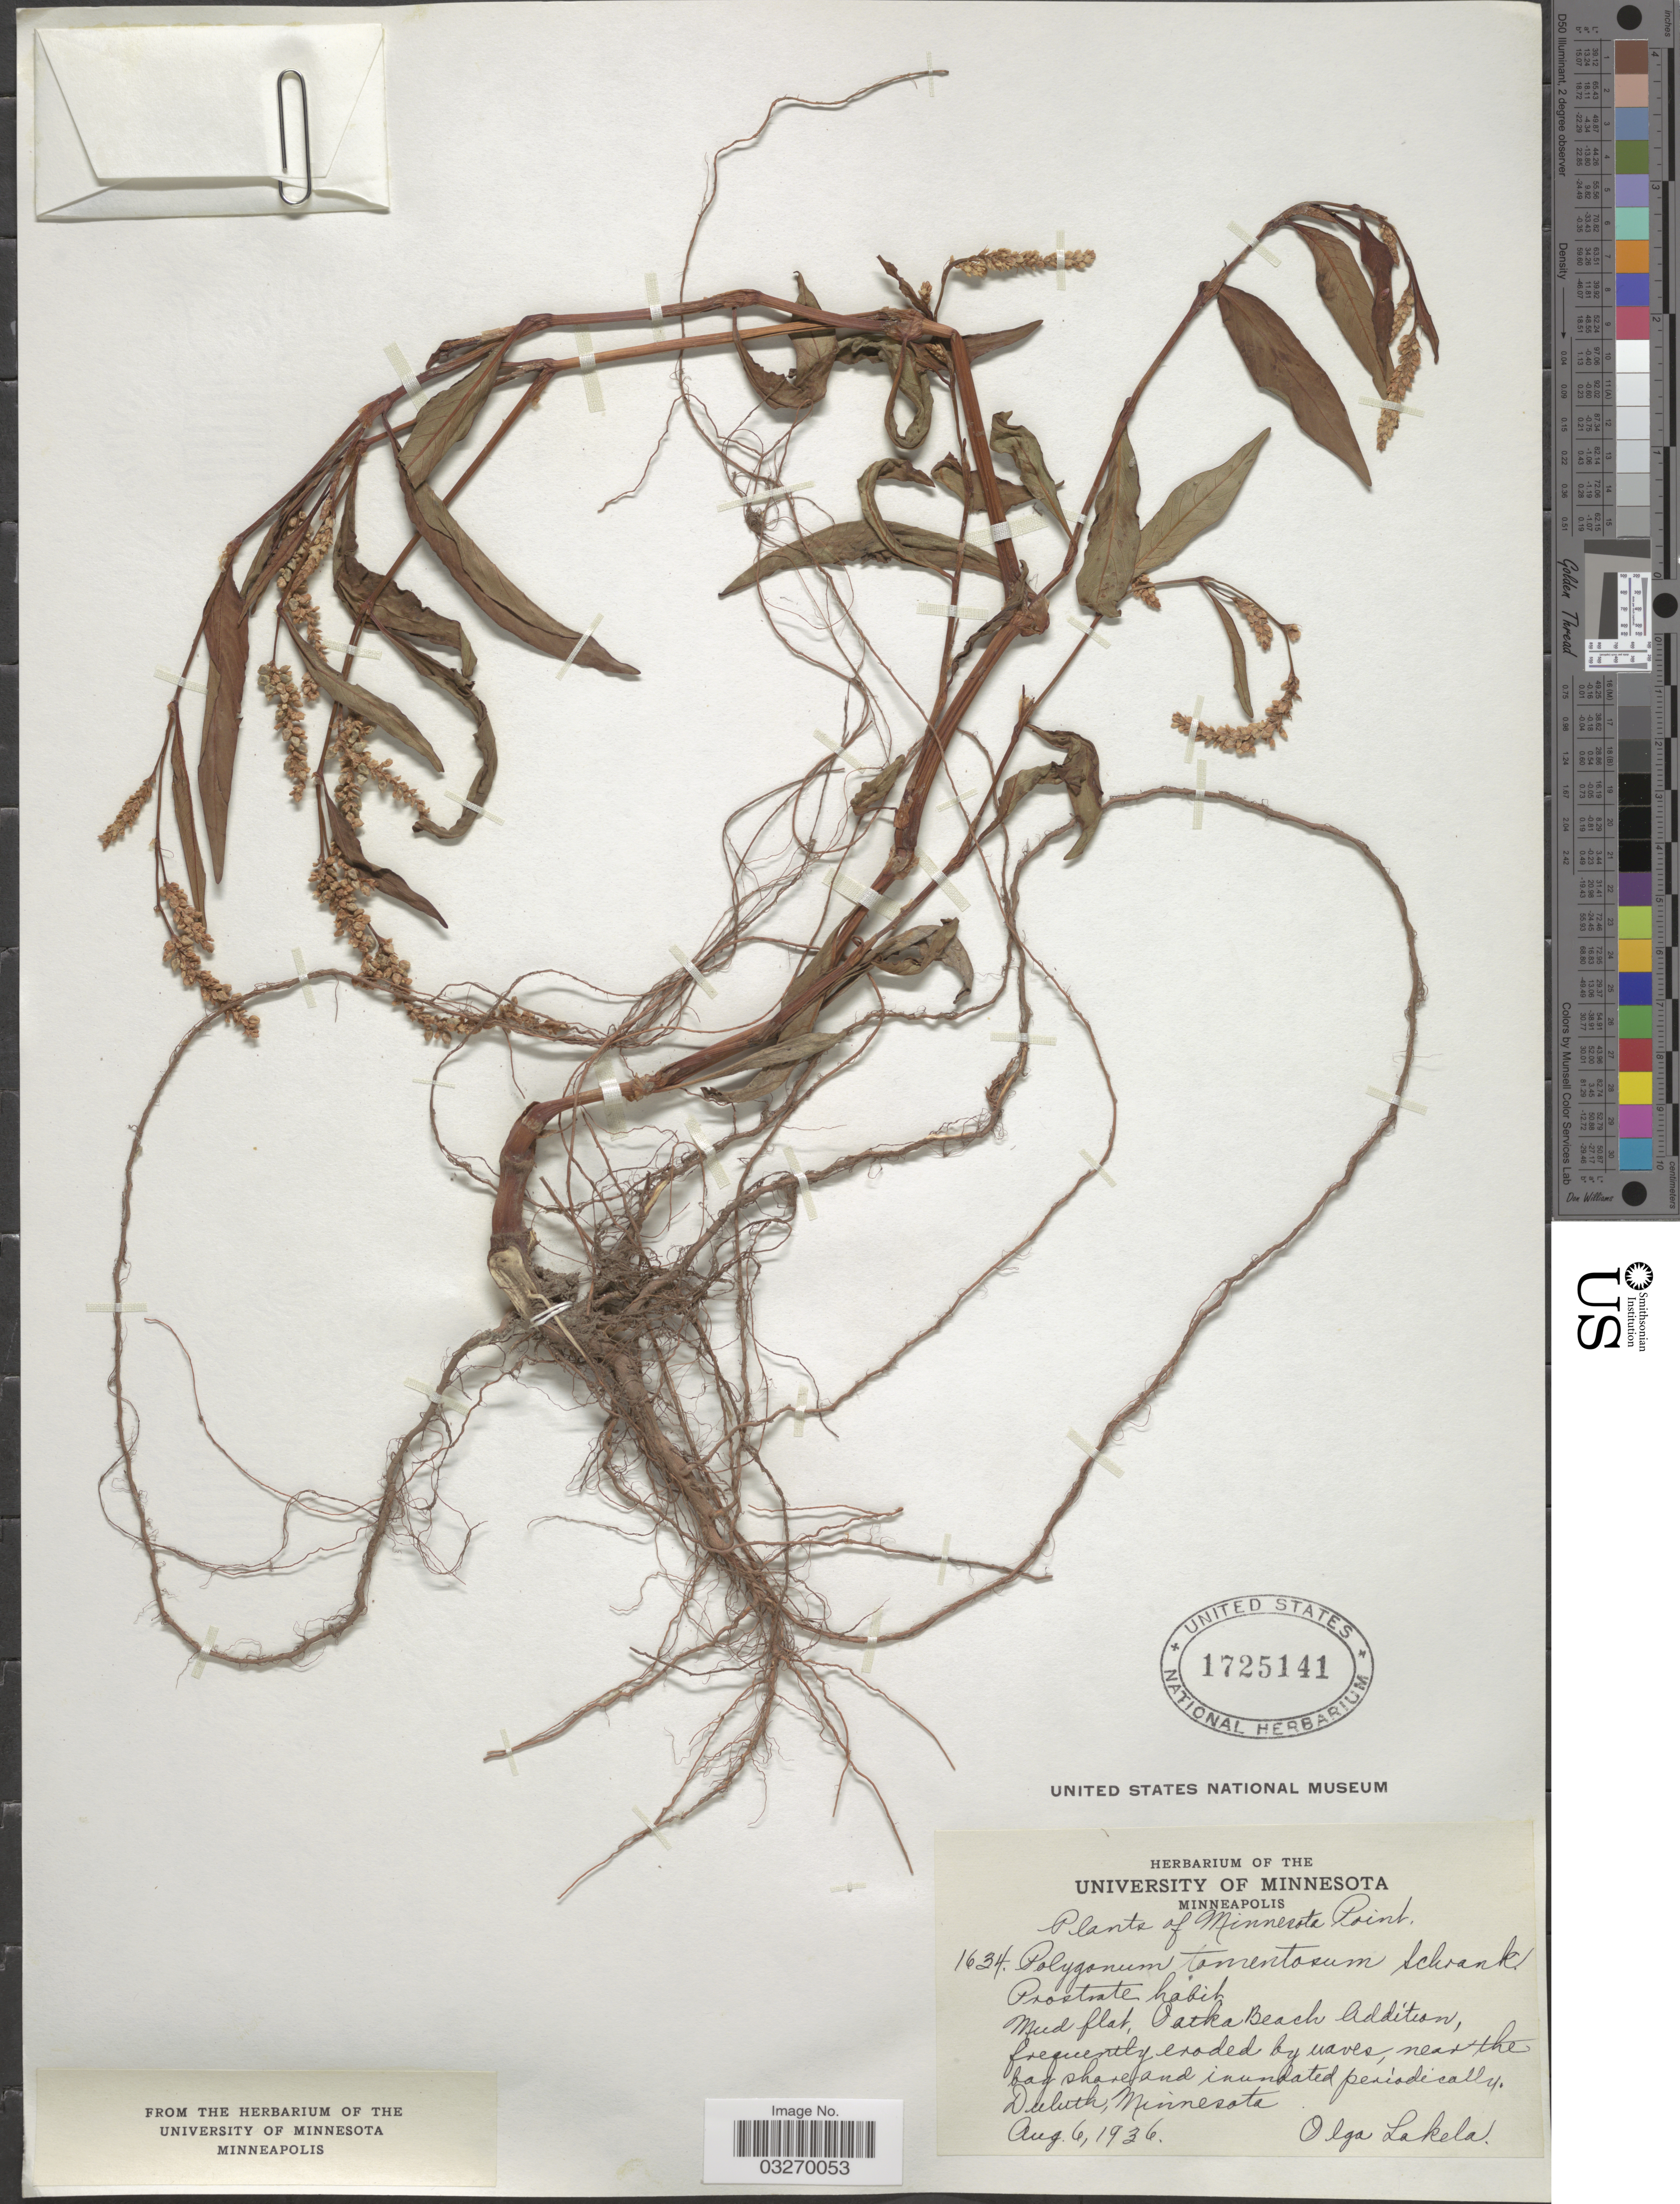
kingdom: Plantae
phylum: Tracheophyta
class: Magnoliopsida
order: Caryophyllales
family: Polygonaceae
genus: Persicaria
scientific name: Persicaria lapathifolia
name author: (L.) Delarbre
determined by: Atha, D. E.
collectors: O. K. Lakela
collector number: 1634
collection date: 1936-08-06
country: United States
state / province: Minnesota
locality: Prostrate habit. Mud flat, Patka Beach, Addition, near the bay shore and inundated periodically. Duluth.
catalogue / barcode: US 1725141